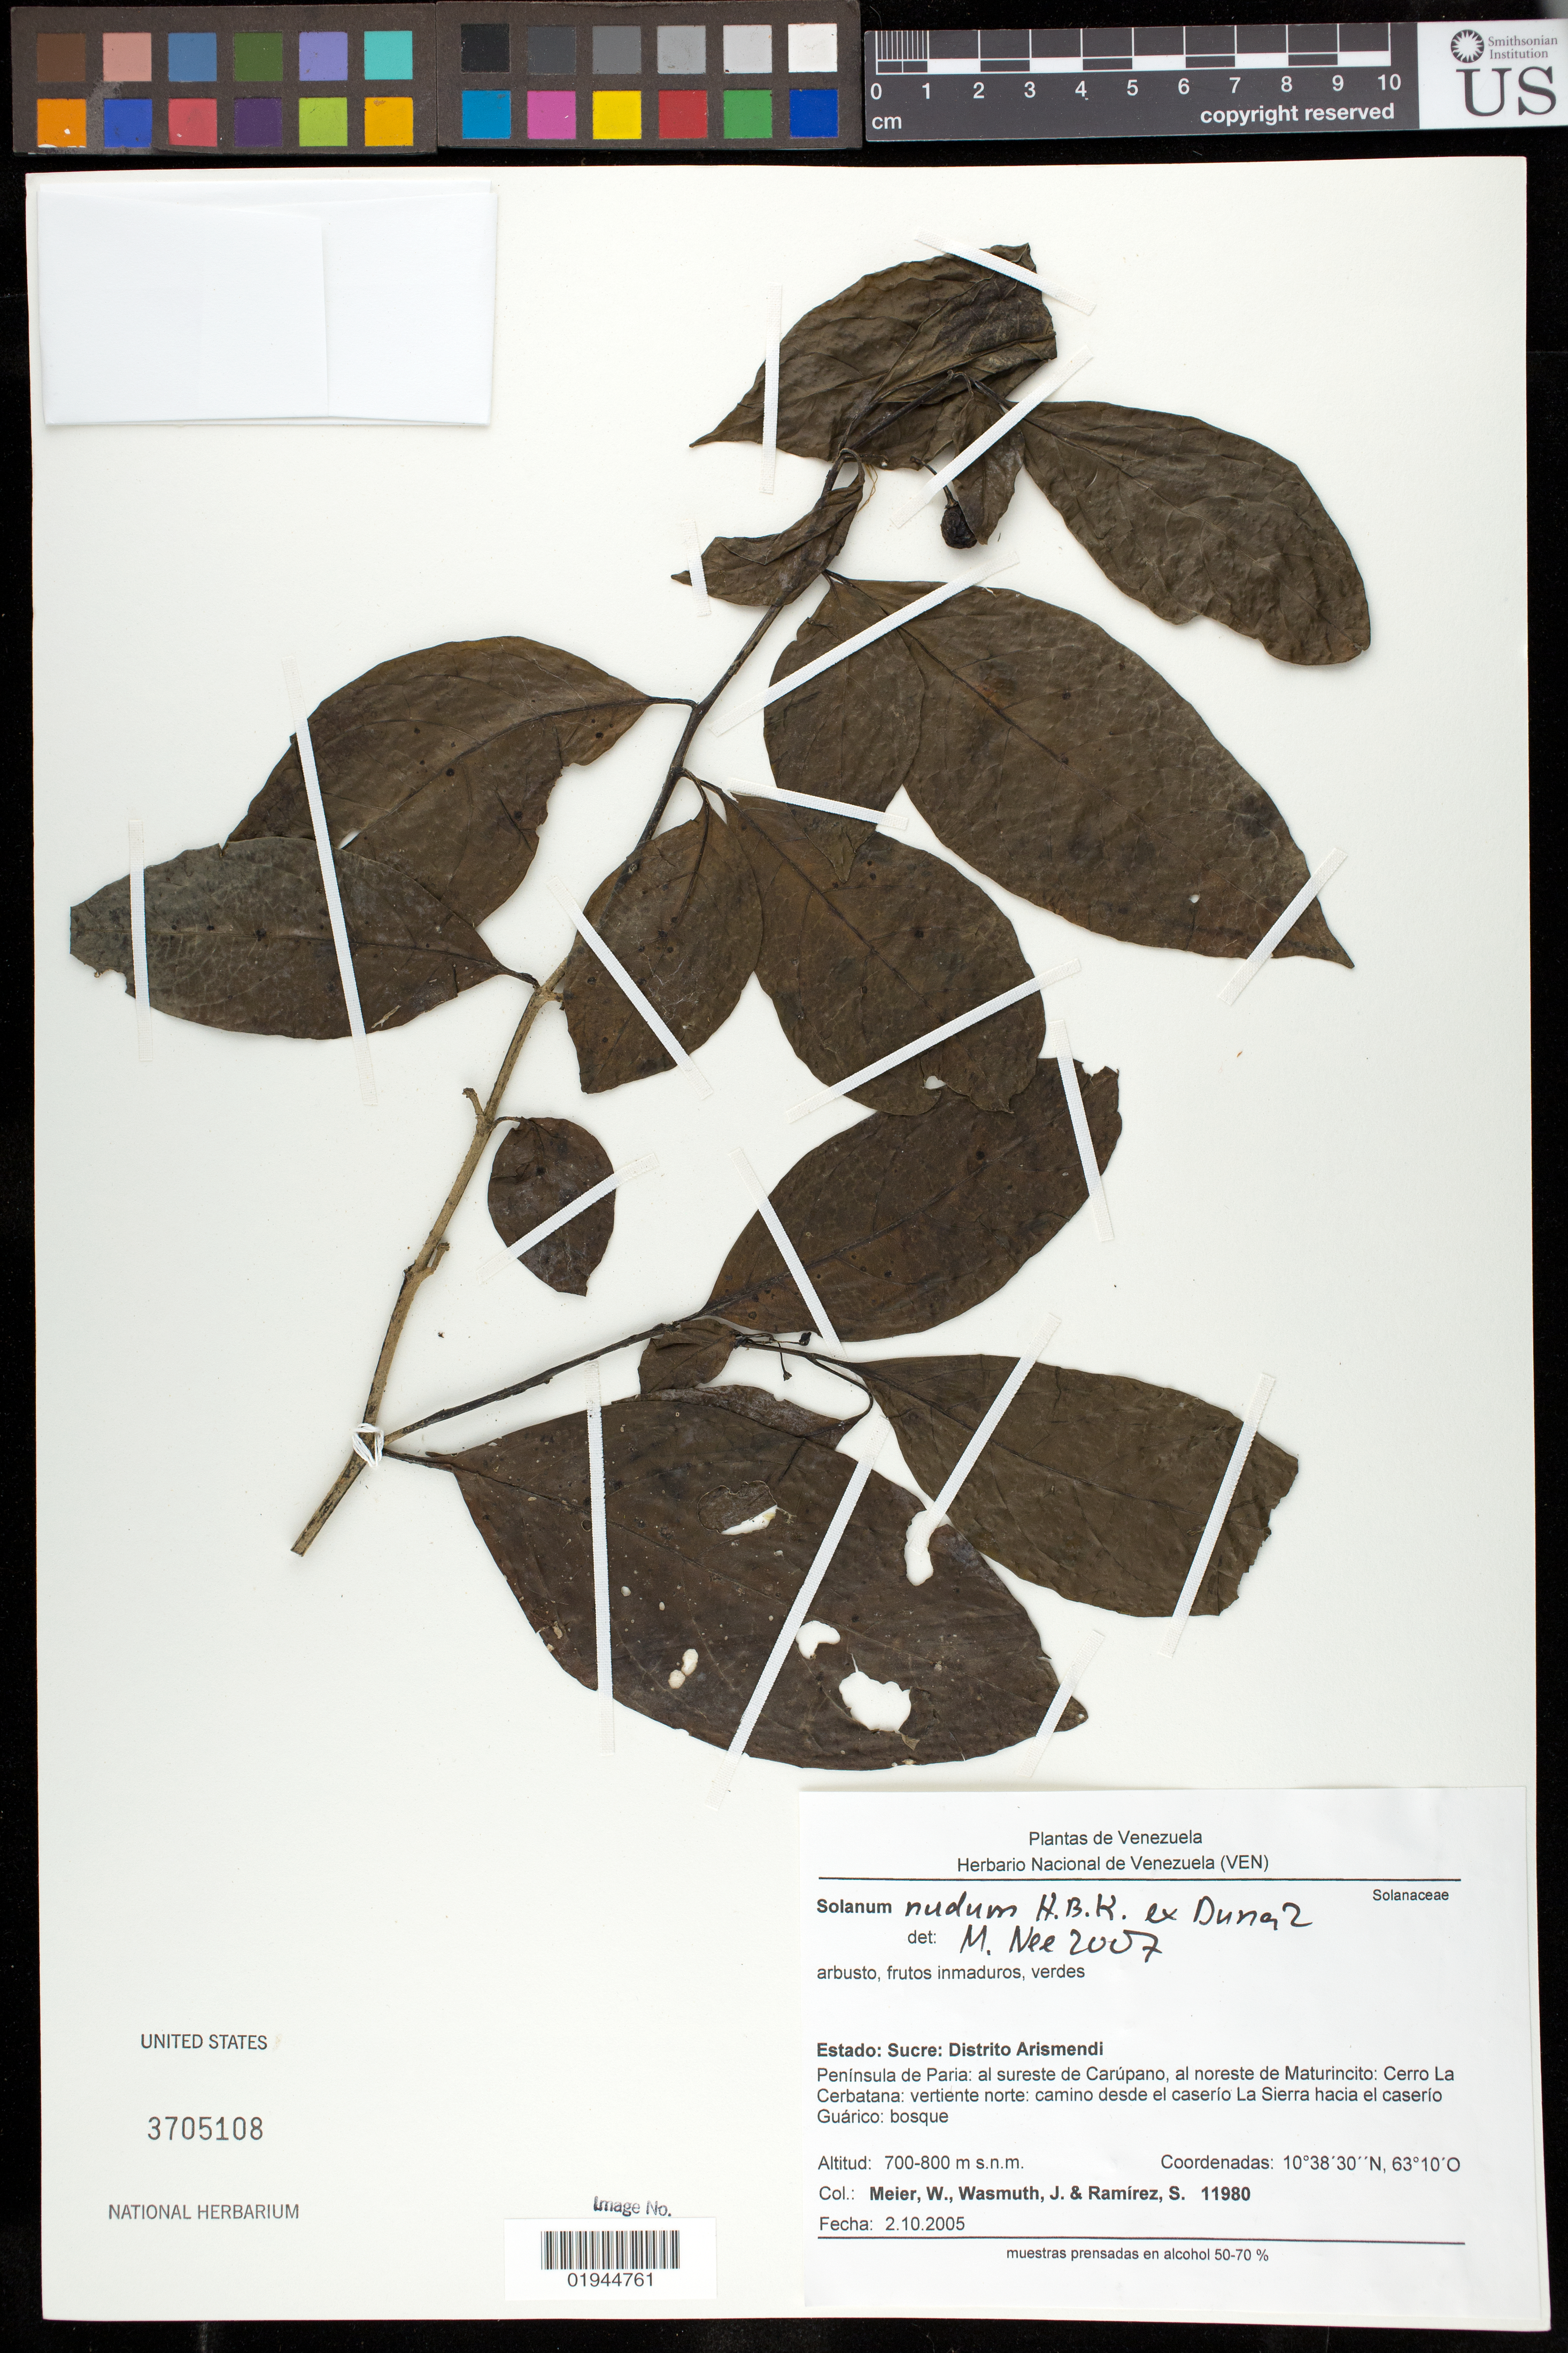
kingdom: Plantae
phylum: Tracheophyta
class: Magnoliopsida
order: Solanales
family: Solanaceae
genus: Solanum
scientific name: Solanum nudum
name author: Humb. & Bonpl. ex Dunal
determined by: Nee, Michael H.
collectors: W. Meier, J. Wasmuth & S. Ramírez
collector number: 11980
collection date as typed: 02 Oct 2005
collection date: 2005-10-02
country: Venezuela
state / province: Sucre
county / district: Arismendi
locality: Peninsula de Paria: al sureste de Carúpano, al noreste de Maturincito: Cerro la Cerbatana, vertiente norte, camino desde el caseríio La Sierra hacia el caserío Guárico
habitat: bosque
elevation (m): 700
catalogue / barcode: US 3705108